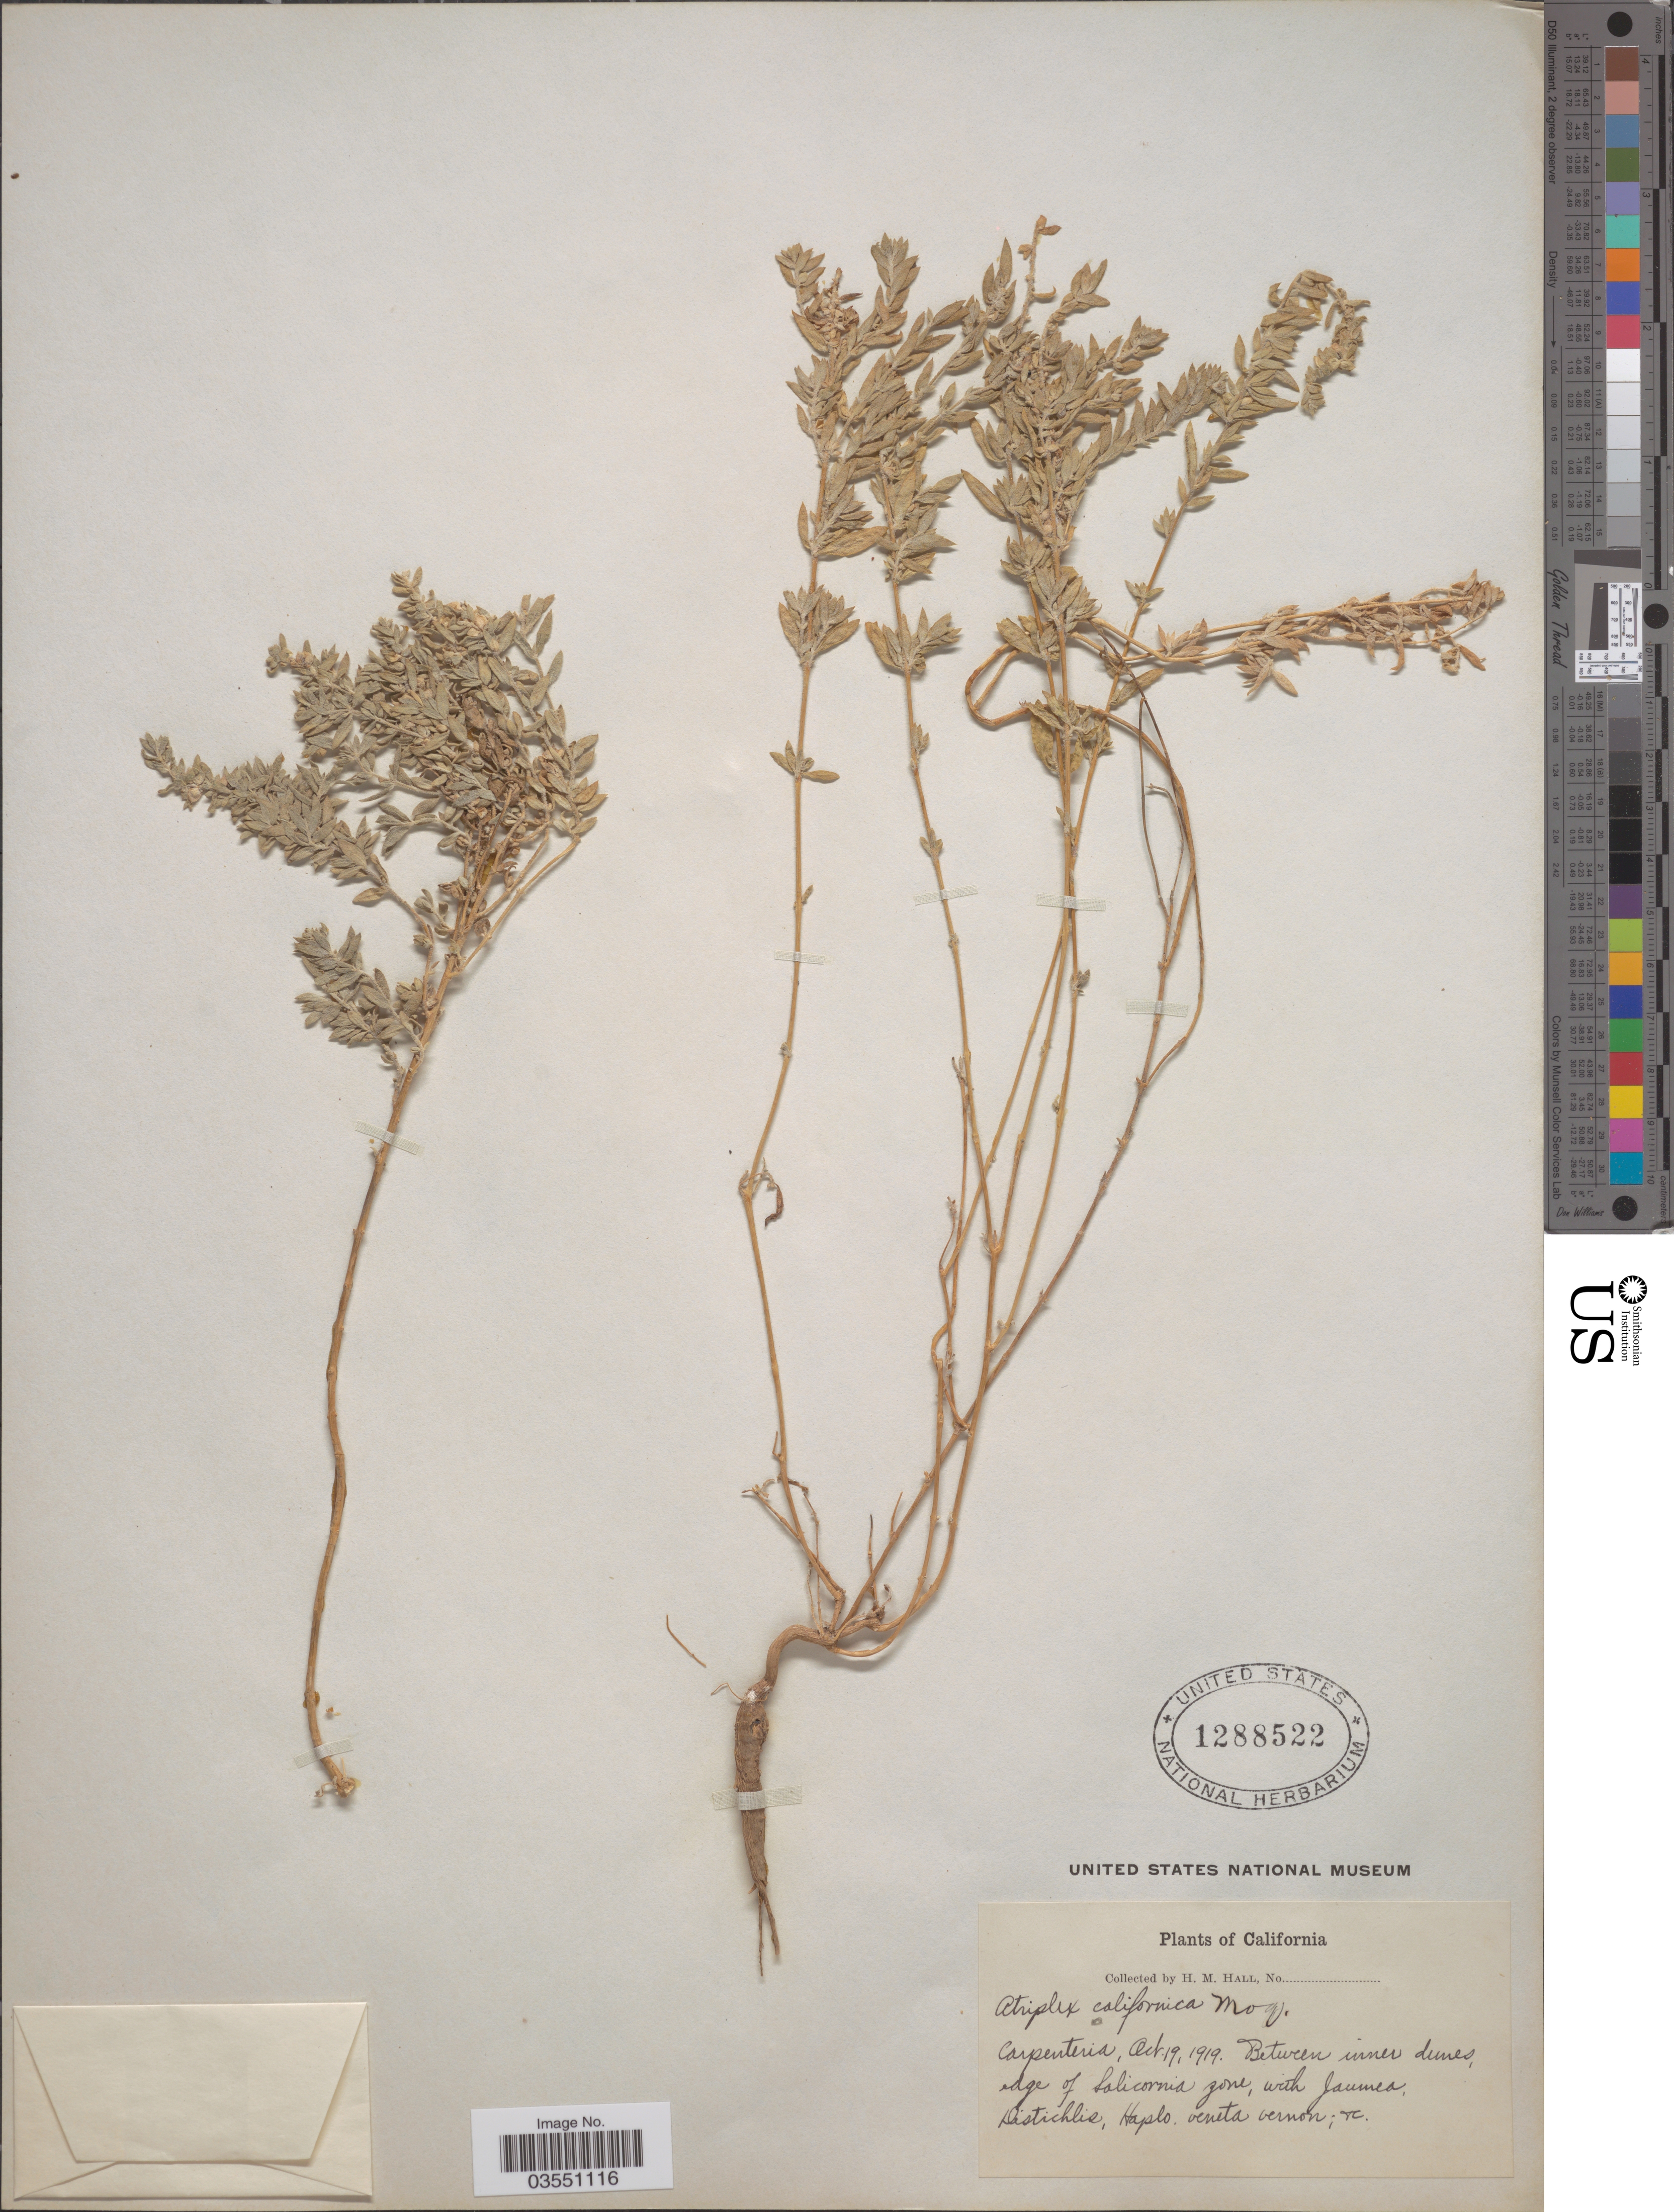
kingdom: Plantae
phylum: Tracheophyta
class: Magnoliopsida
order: Caryophyllales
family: Amaranthaceae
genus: Extriplex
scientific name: Extriplex californica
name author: (Moq.) E.H. Zacharias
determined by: Strong, Mark T., (BOT), Smithsonian Institution - National Museum of Natural History (UNITED STATES)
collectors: H. M. Hall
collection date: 1919-10-19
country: United States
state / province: California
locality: Carpenteria. Between inner dunes, edge of Salicornia zone.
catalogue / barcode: US 1288522